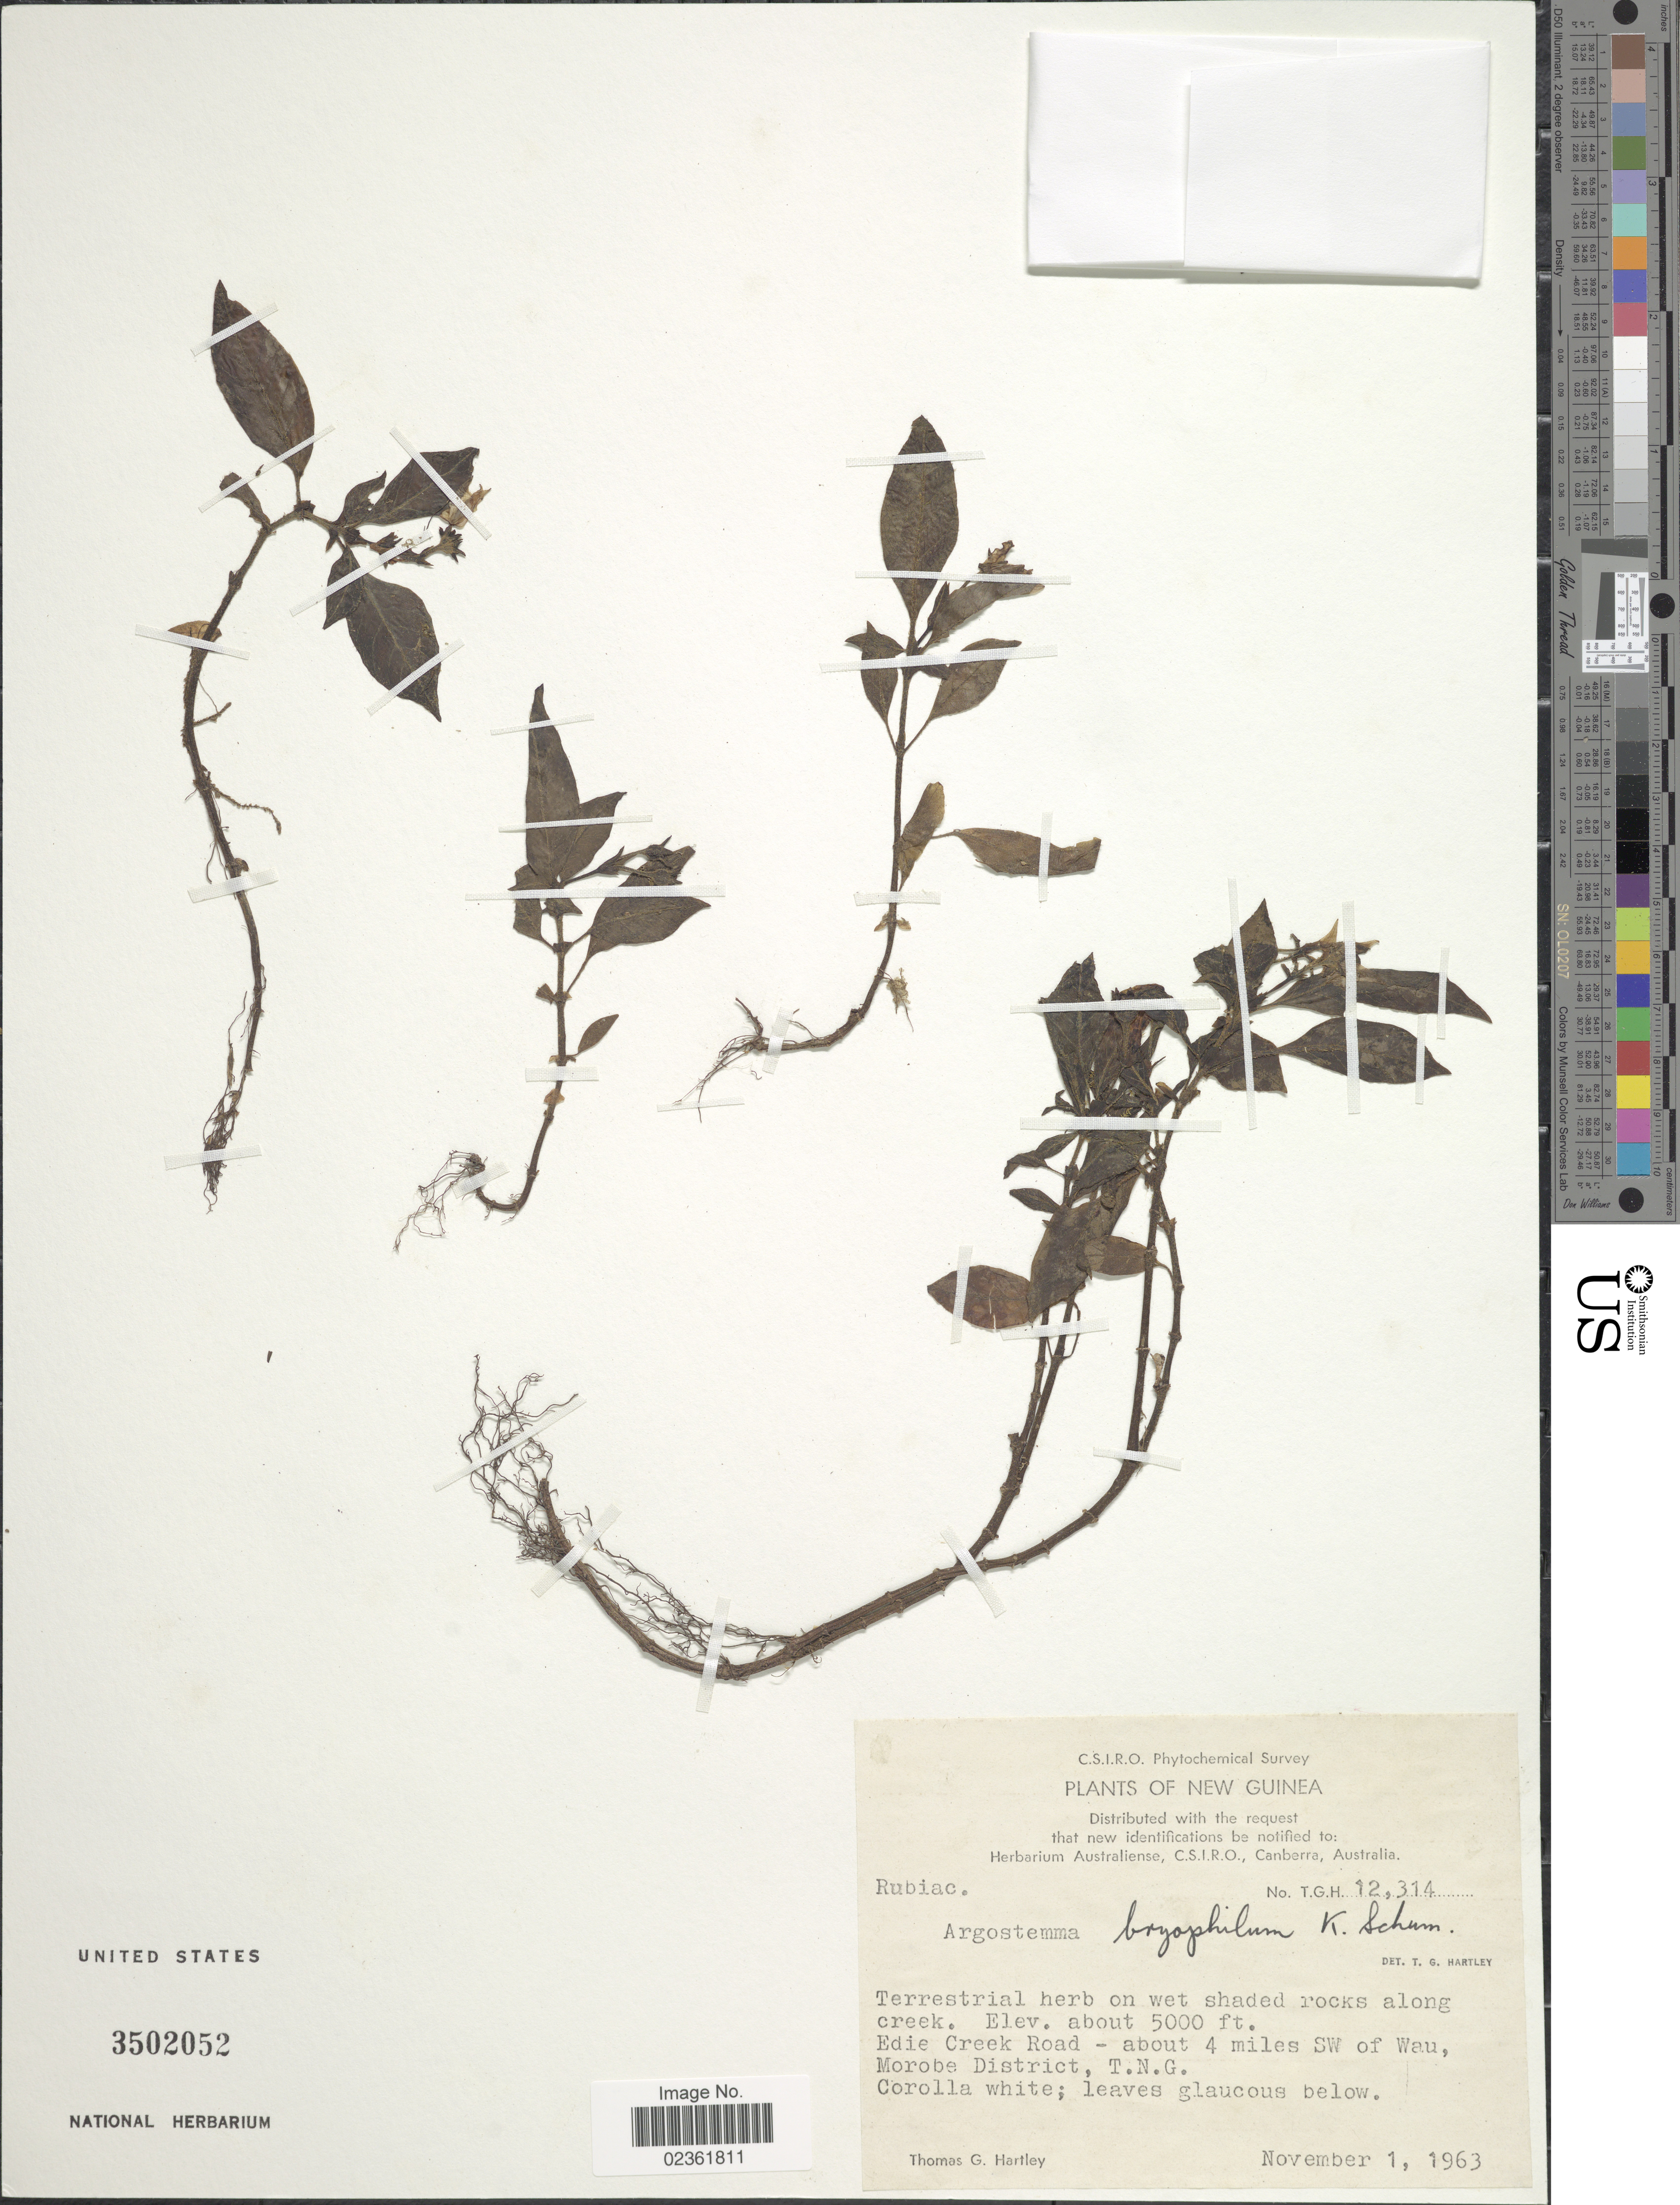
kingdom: Plantae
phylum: Tracheophyta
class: Magnoliopsida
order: Gentianales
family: Rubiaceae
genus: Argostemma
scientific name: Argostemma bryophilum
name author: K. Schum.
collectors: T. G. Hartley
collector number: T.G.H. 12314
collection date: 1963-11-01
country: Papua New Guinea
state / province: Morobe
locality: New Guinea, on wet shaded rocks along creek, Edie Creek Road-about 4 miles SW of Wau, T.N.G.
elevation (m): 1524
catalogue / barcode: US 3502052